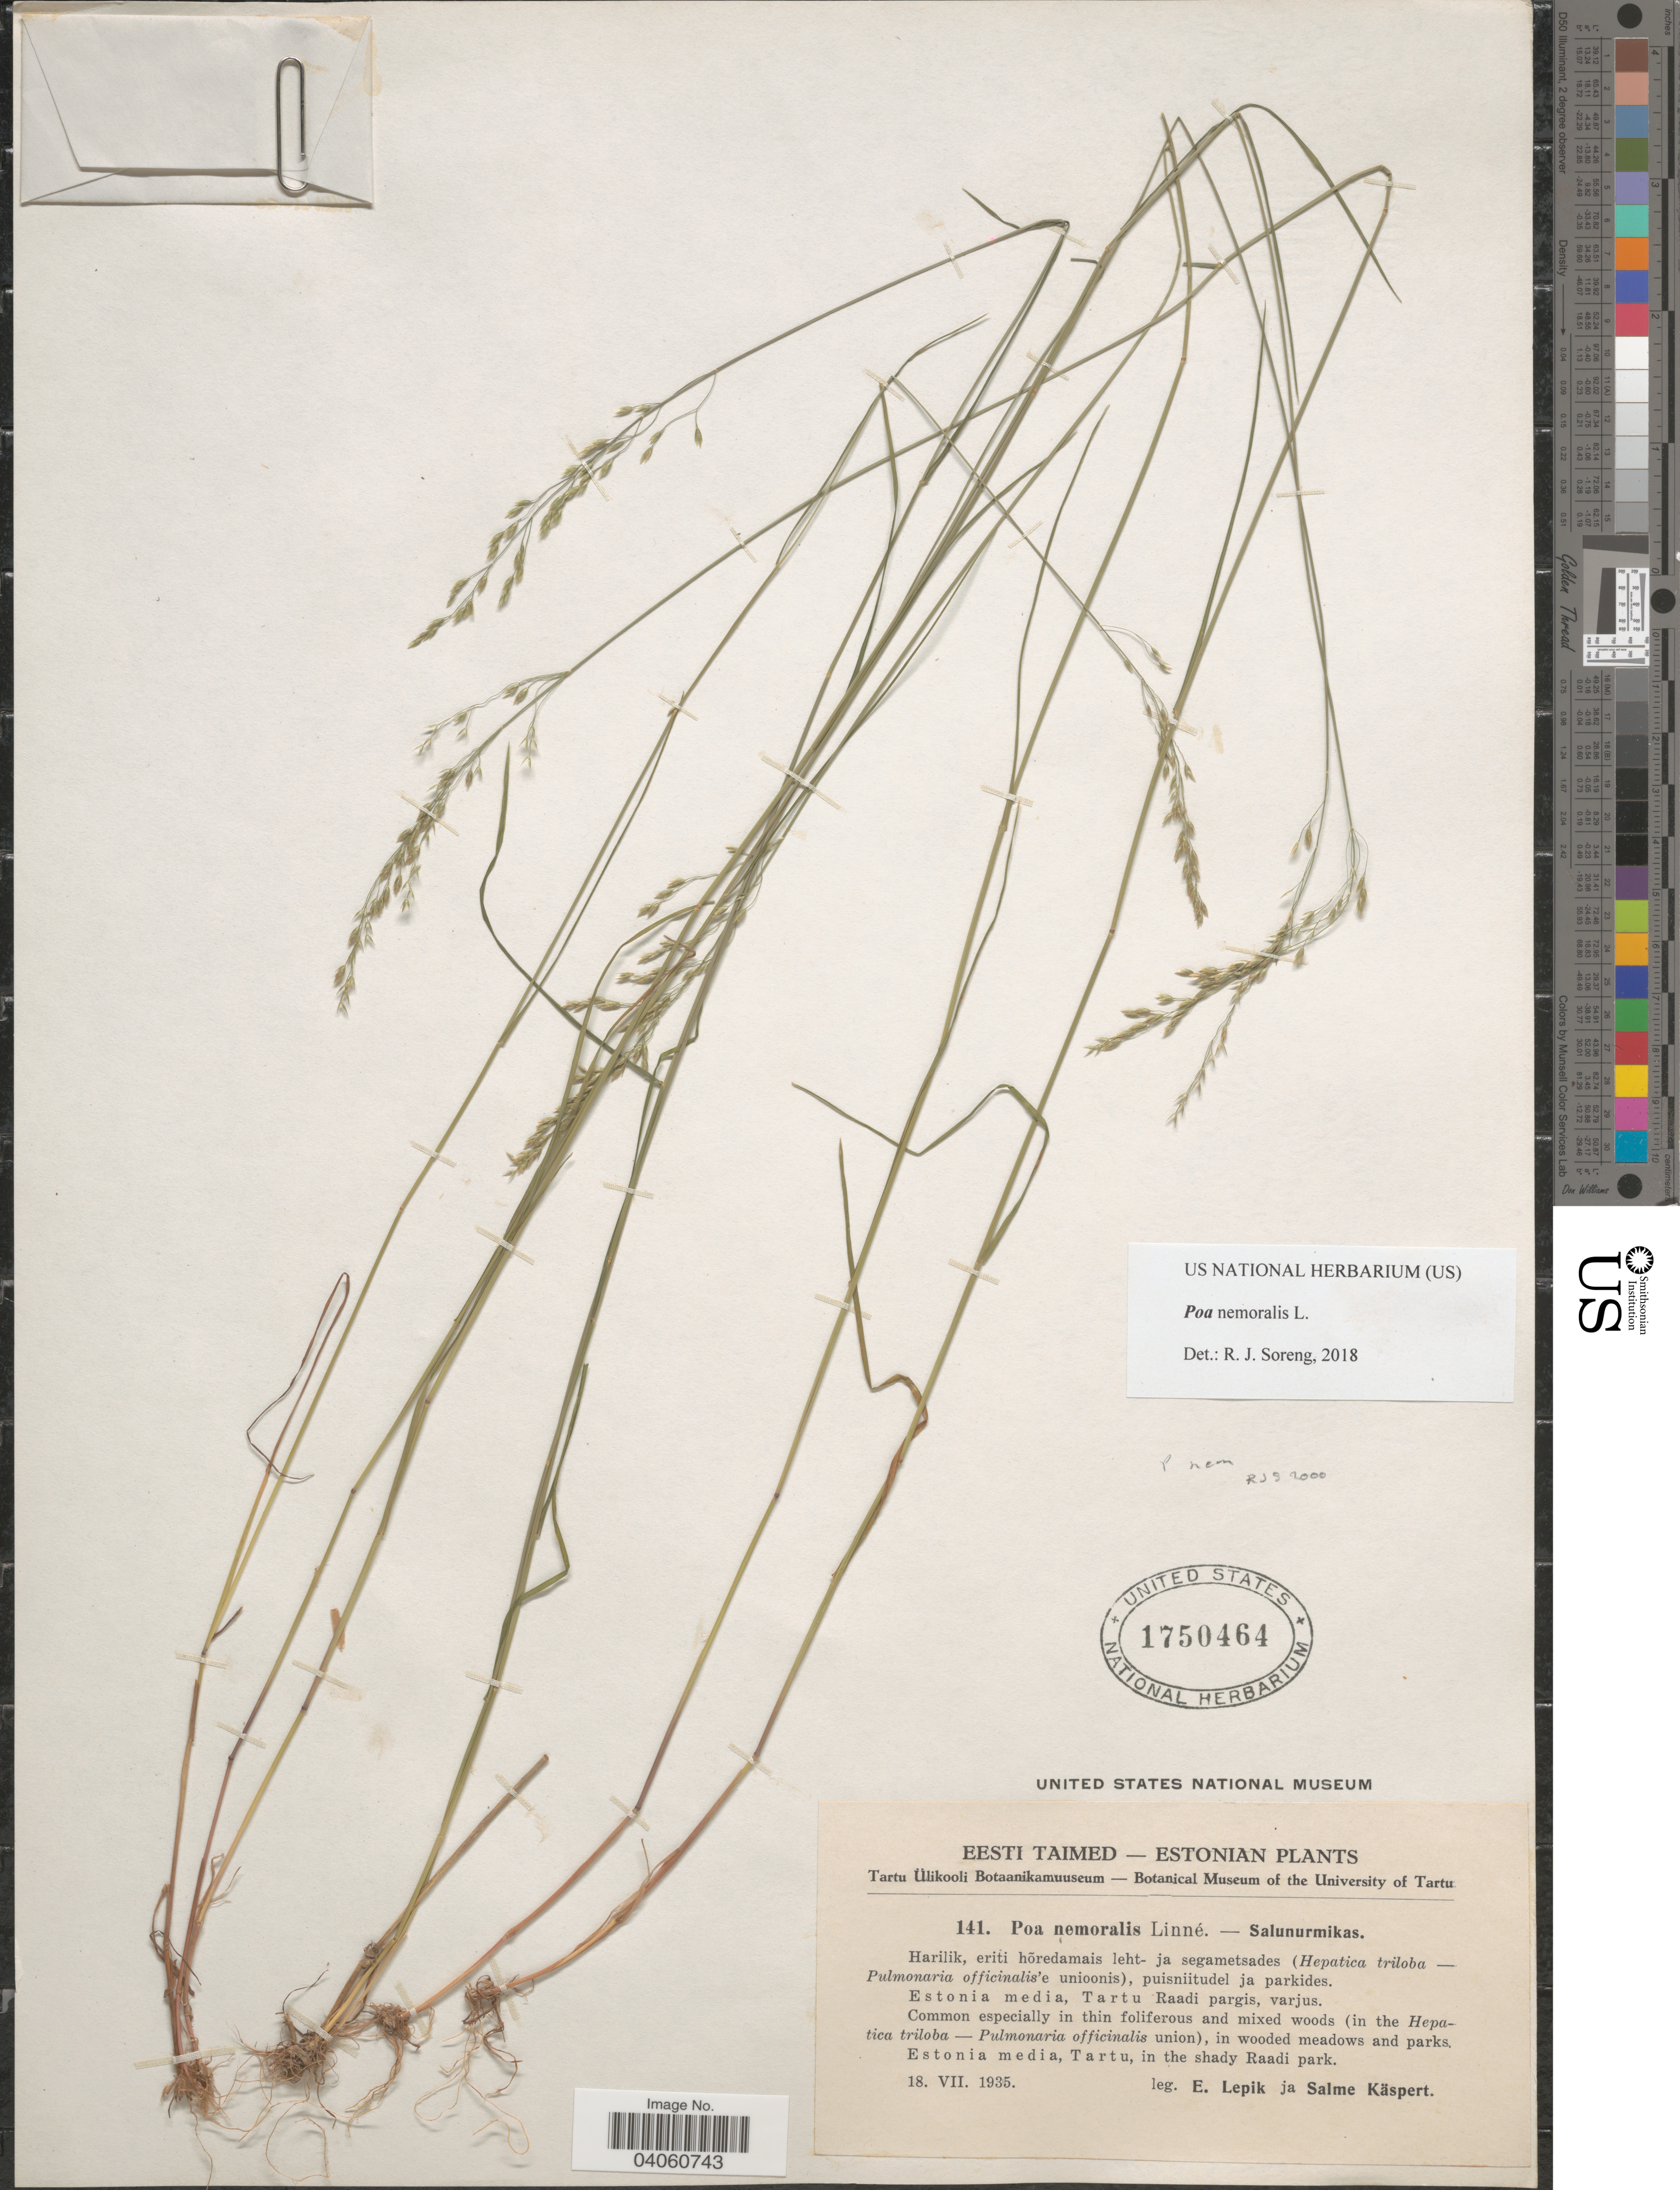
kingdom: Plantae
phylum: Tracheophyta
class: Liliopsida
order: Poales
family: Poaceae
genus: Poa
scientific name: Poa nemoralis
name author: L.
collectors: E. Lepik & S. Käspert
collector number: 141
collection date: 1935-07-18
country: Estonia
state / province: Tartu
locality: Estonia media, in the shady Raadi park.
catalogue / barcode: US 1750464